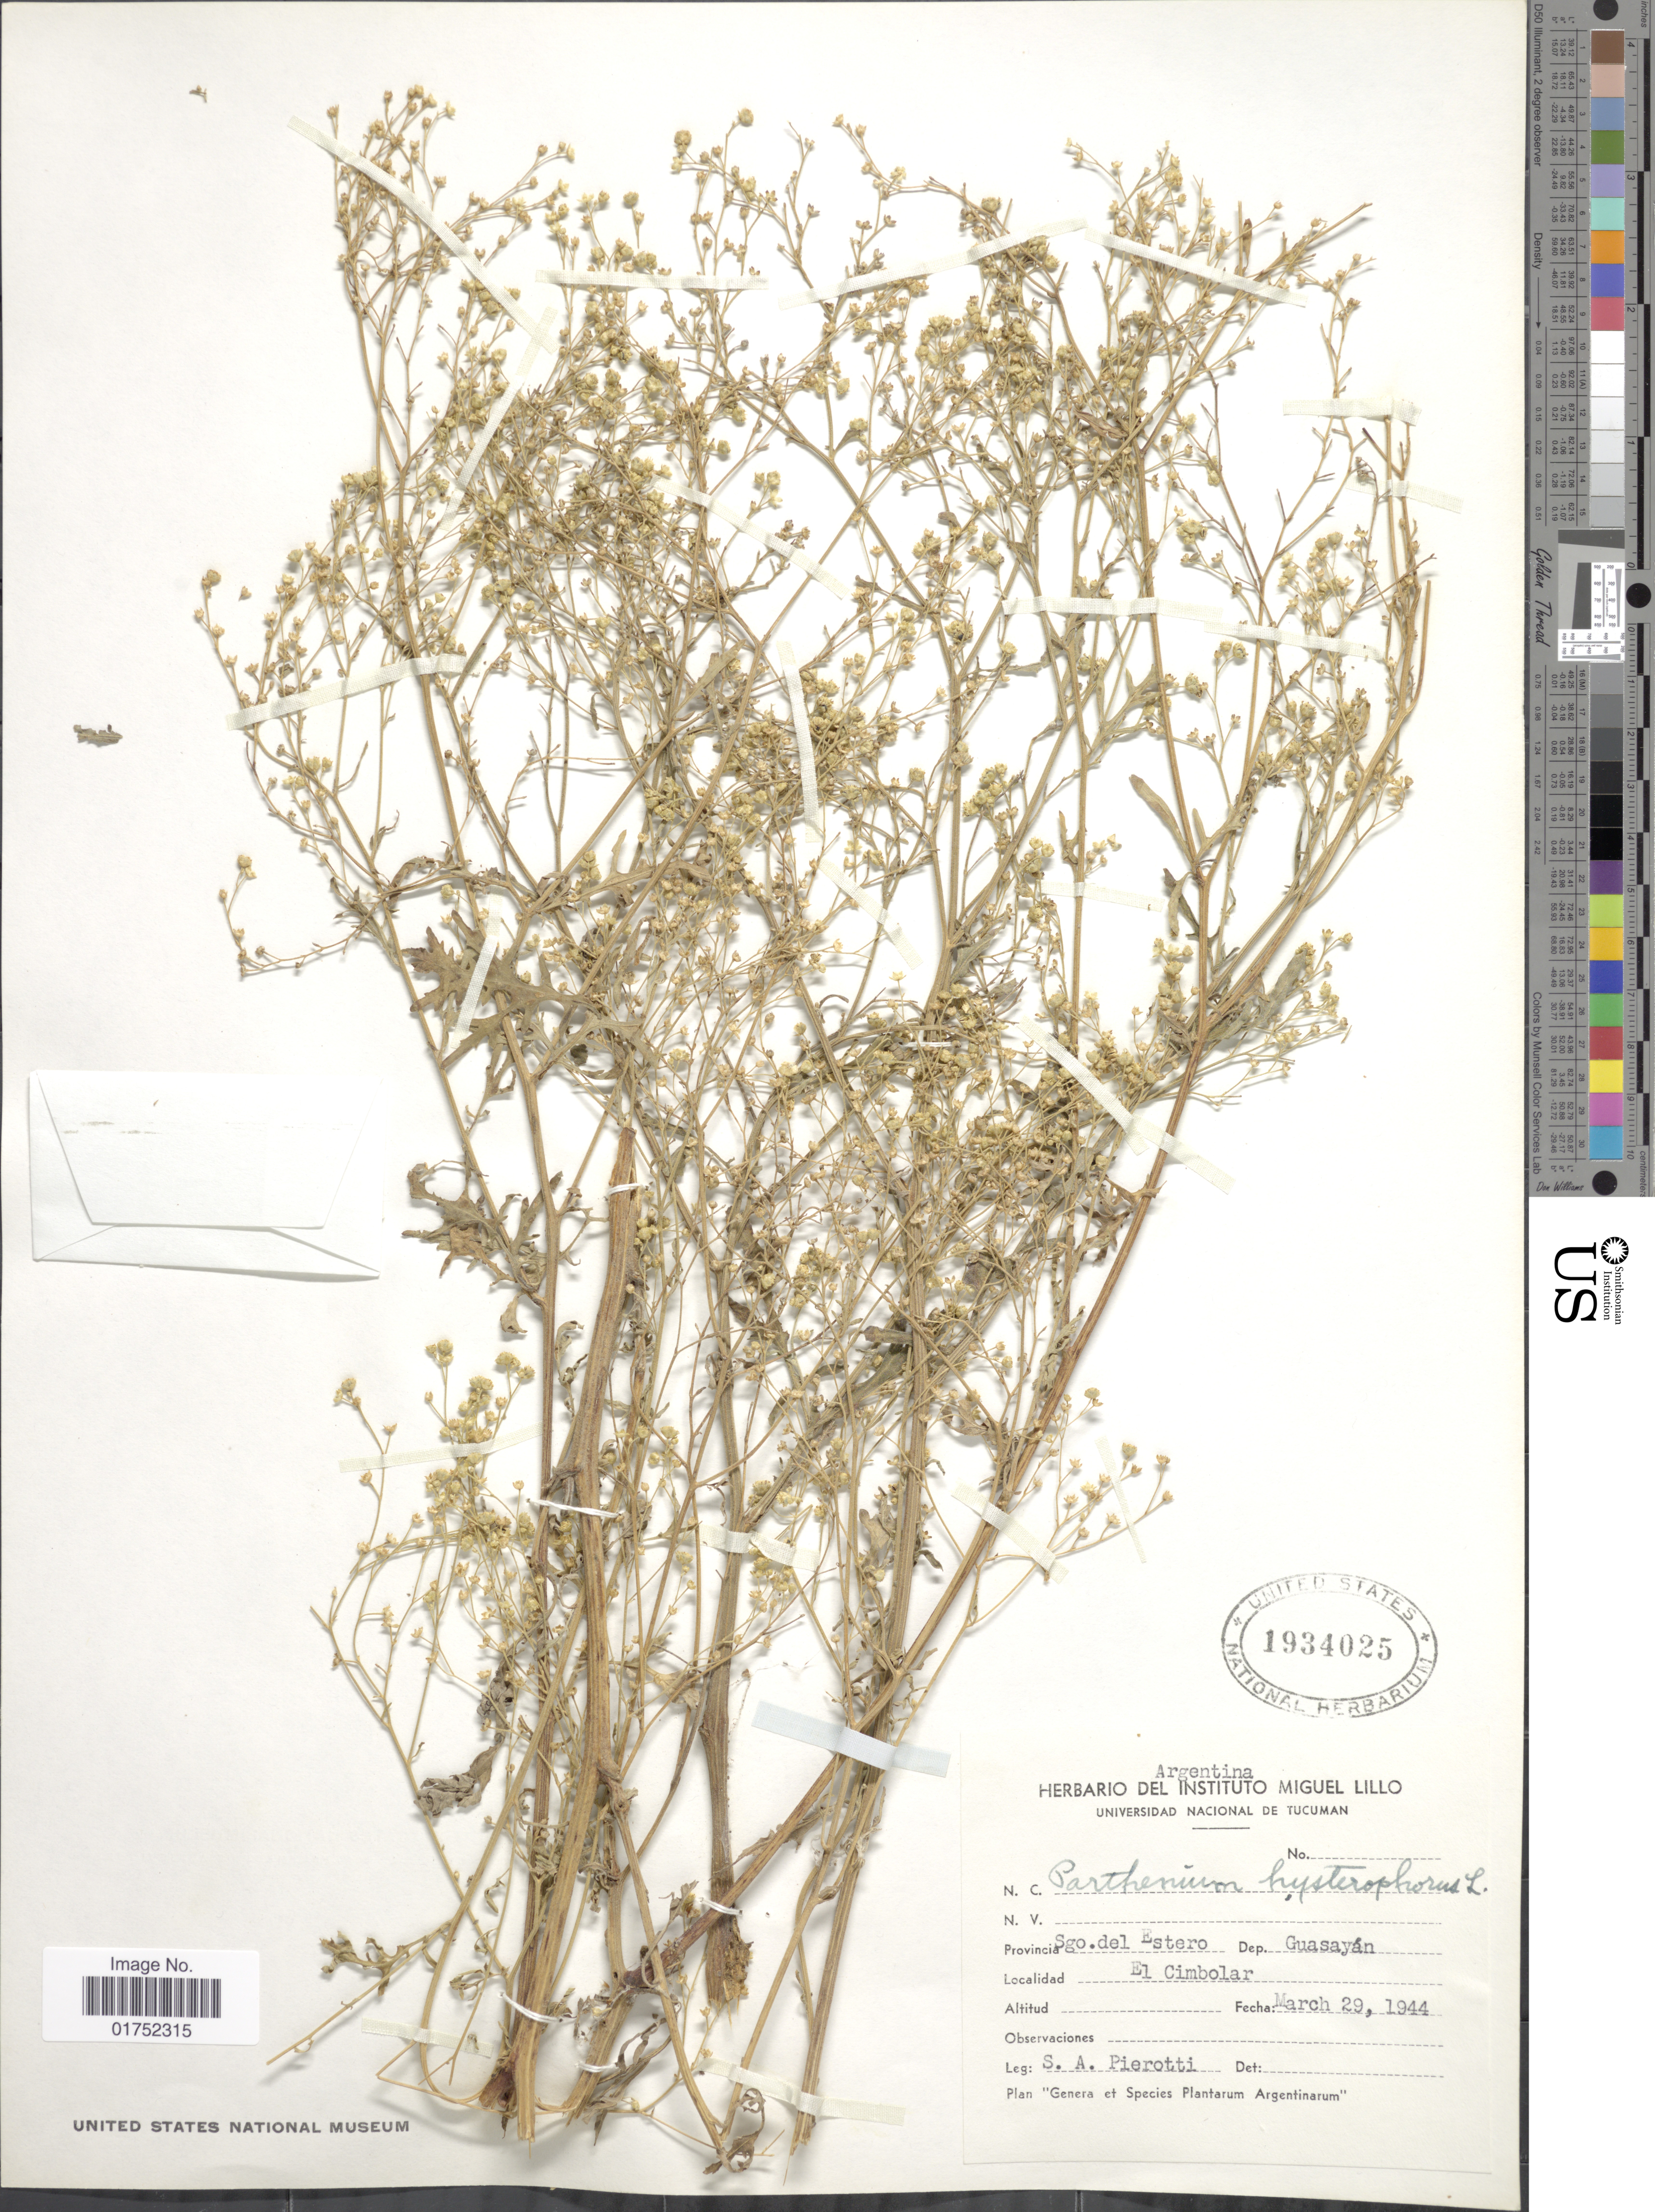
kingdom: Plantae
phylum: Tracheophyta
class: Magnoliopsida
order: Asterales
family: Asteraceae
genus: Parthenium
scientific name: Parthenium hysterophorus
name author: L.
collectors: S. A. Pierotti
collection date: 1944-03-29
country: Argentina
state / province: Santiago del Estero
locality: Sgo. del Estero, dep. Guasayan, El Cimbolar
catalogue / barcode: US 1934025